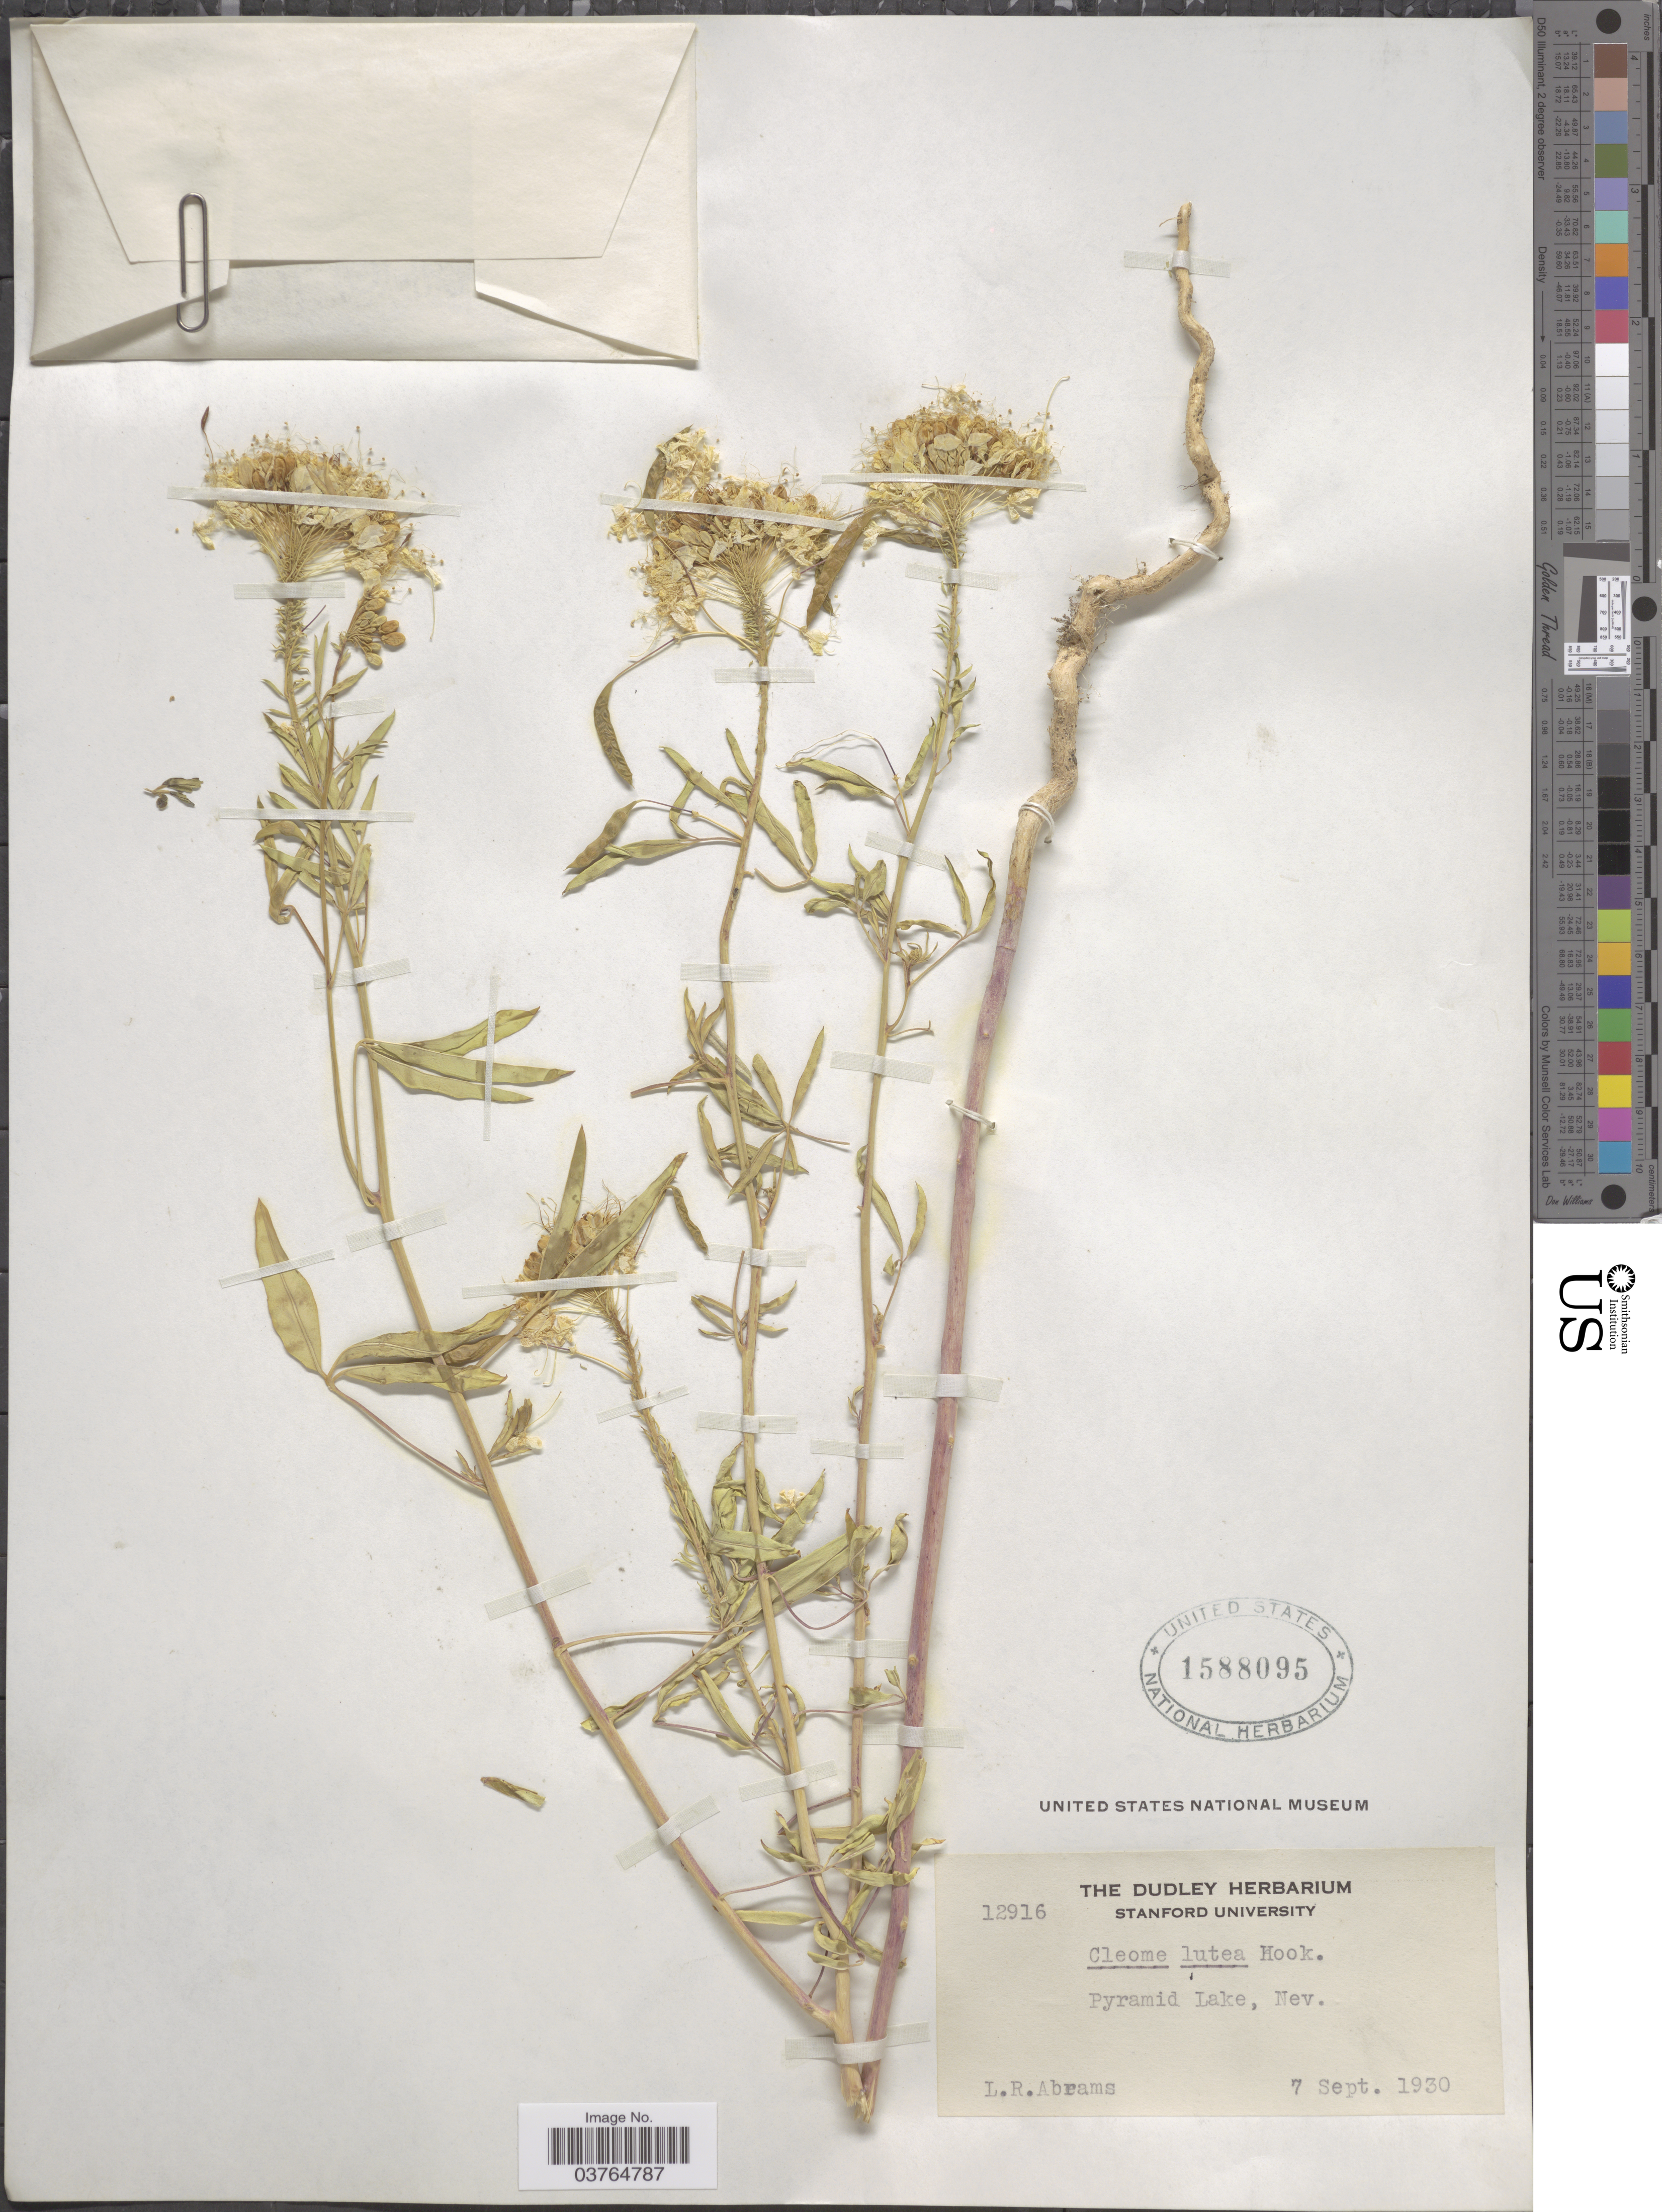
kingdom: Plantae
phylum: Tracheophyta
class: Magnoliopsida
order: Brassicales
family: Cleomaceae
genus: Cleomella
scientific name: Cleomella lutea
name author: (Hook.) Roalson & J.C. Hall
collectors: L. Abrams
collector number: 12916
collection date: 1930-09-07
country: United States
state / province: Nevada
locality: Pyramid Lake.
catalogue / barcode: US 1588095